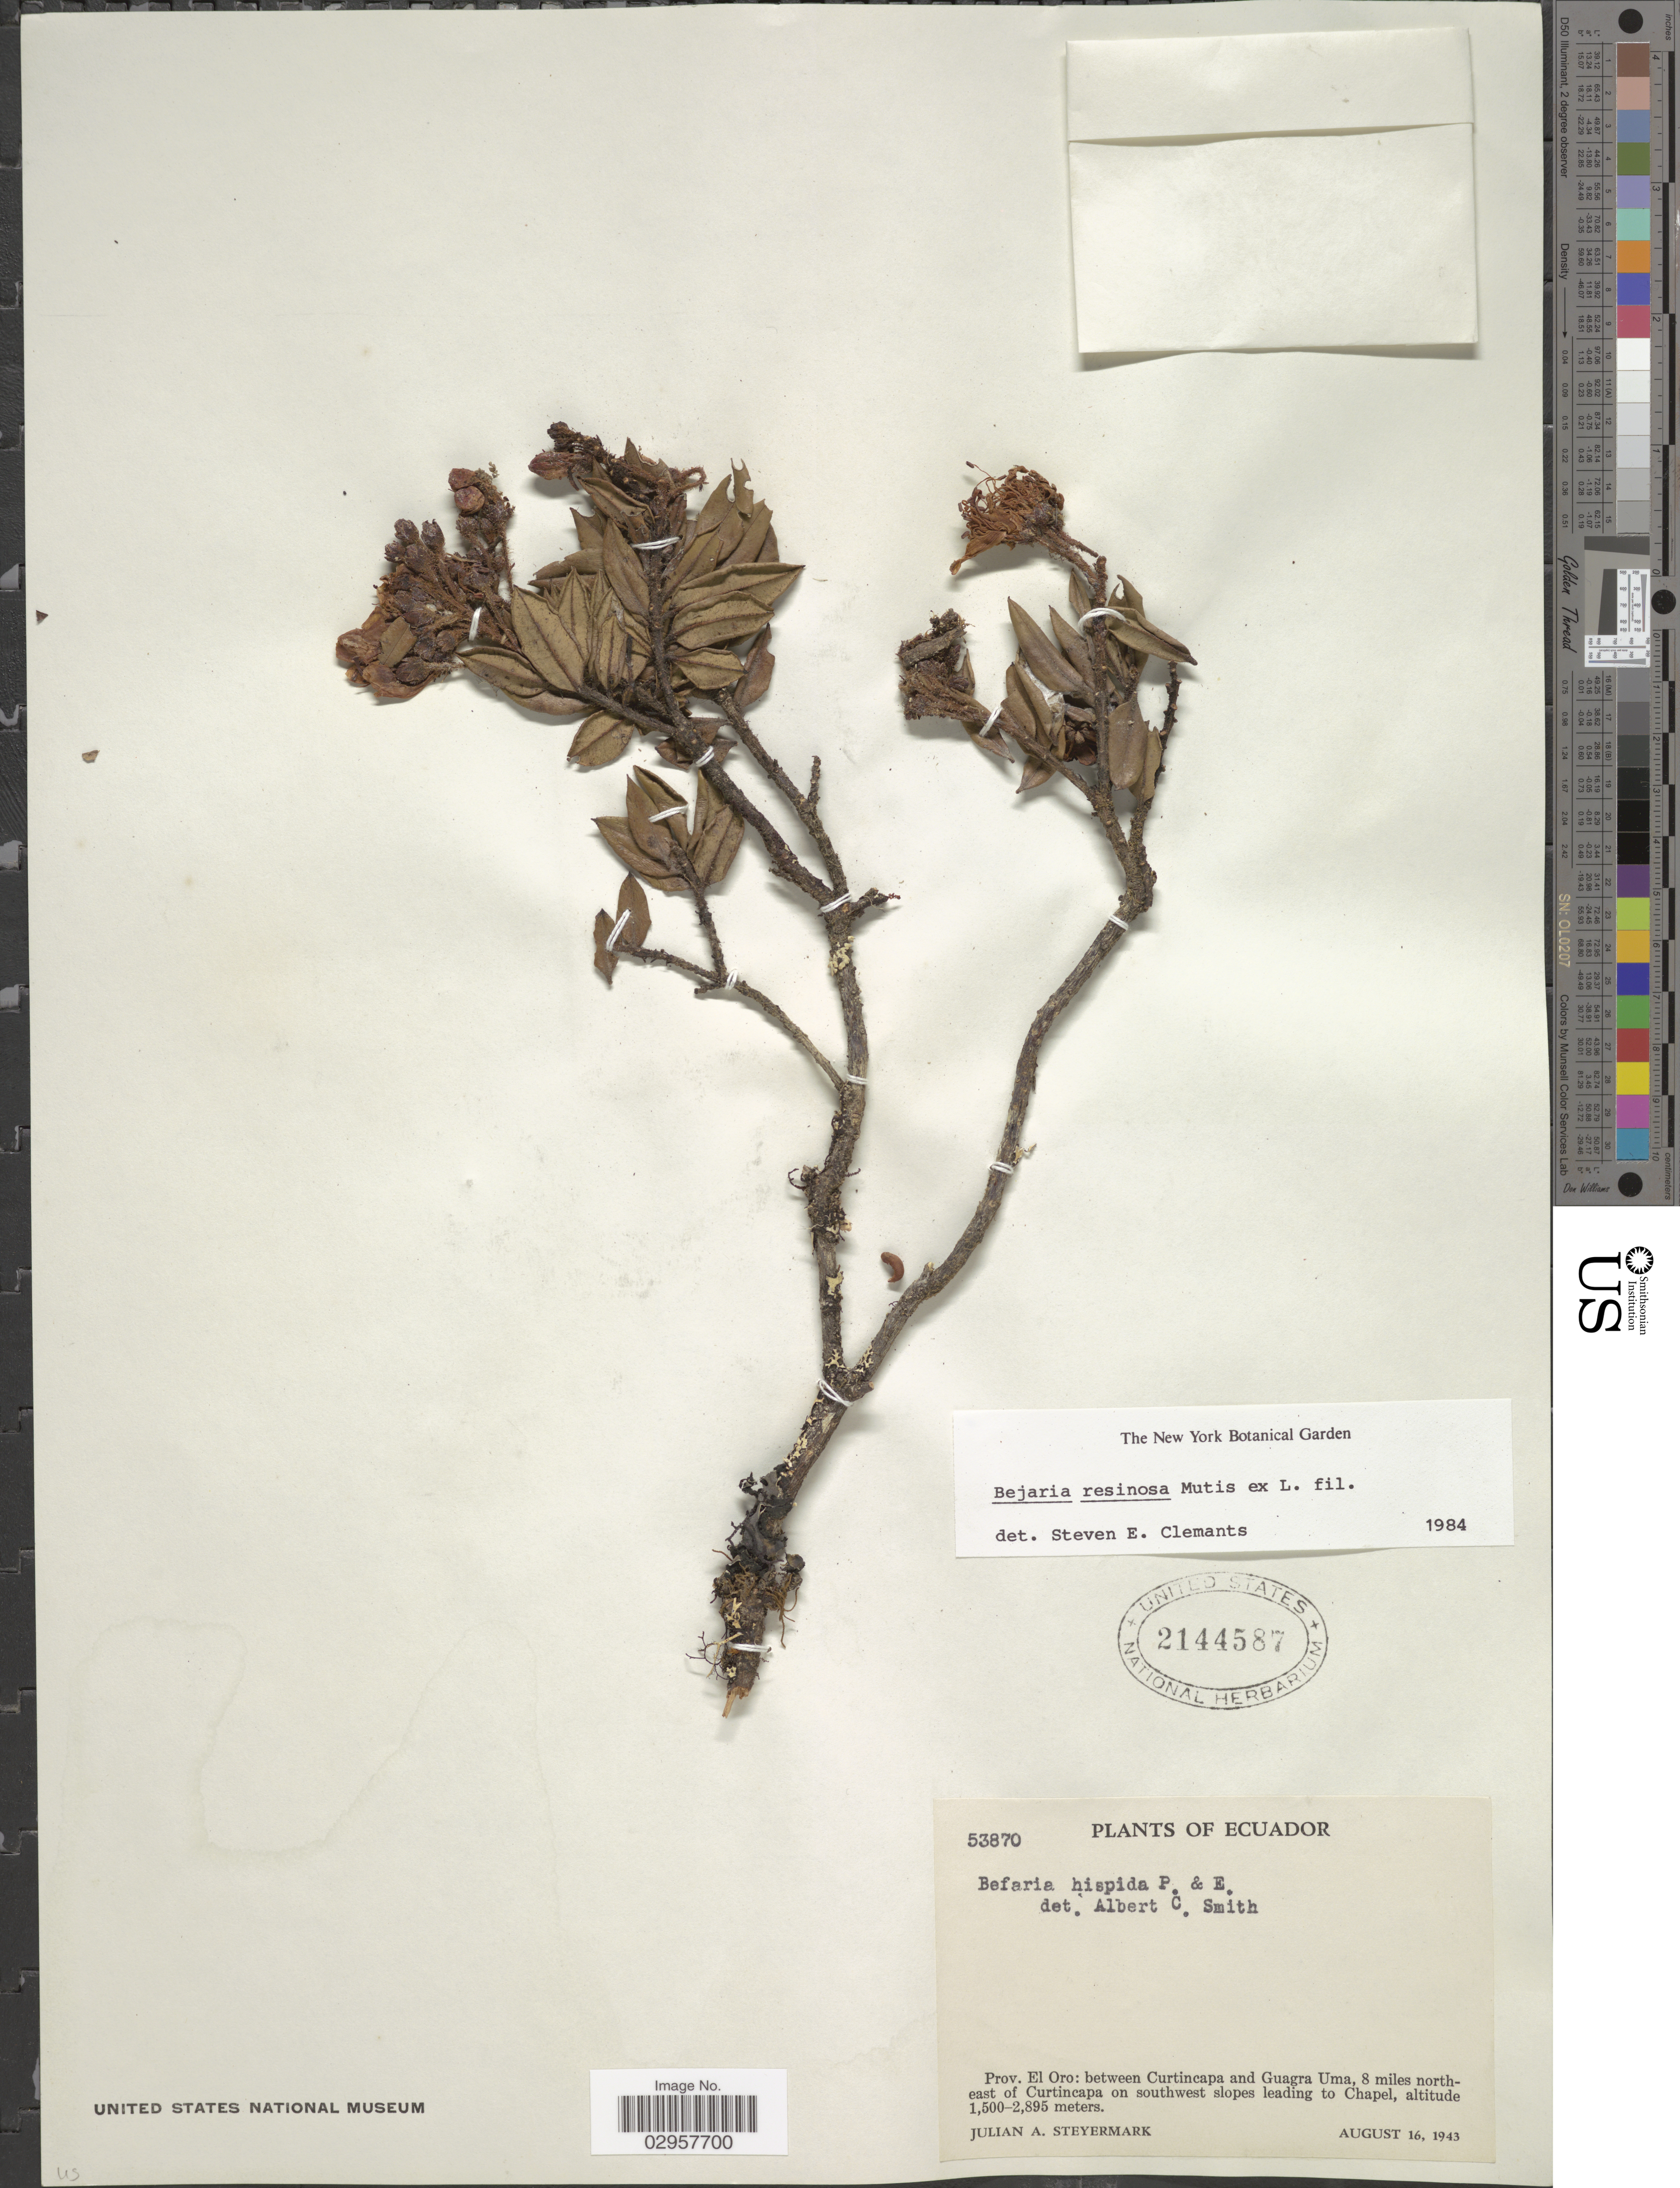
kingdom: Plantae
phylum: Tracheophyta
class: Magnoliopsida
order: Ericales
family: Ericaceae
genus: Befaria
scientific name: Befaria resinosa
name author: Mutis ex L. f.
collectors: J. Steyermark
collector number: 53870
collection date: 1943-08-16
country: Ecuador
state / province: El Oro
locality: Between Curtincapa and Guagra Uma, 8 miles north-east of Curtincapa on southwest slopes leading to Chapel.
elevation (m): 1500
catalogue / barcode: US 2144587